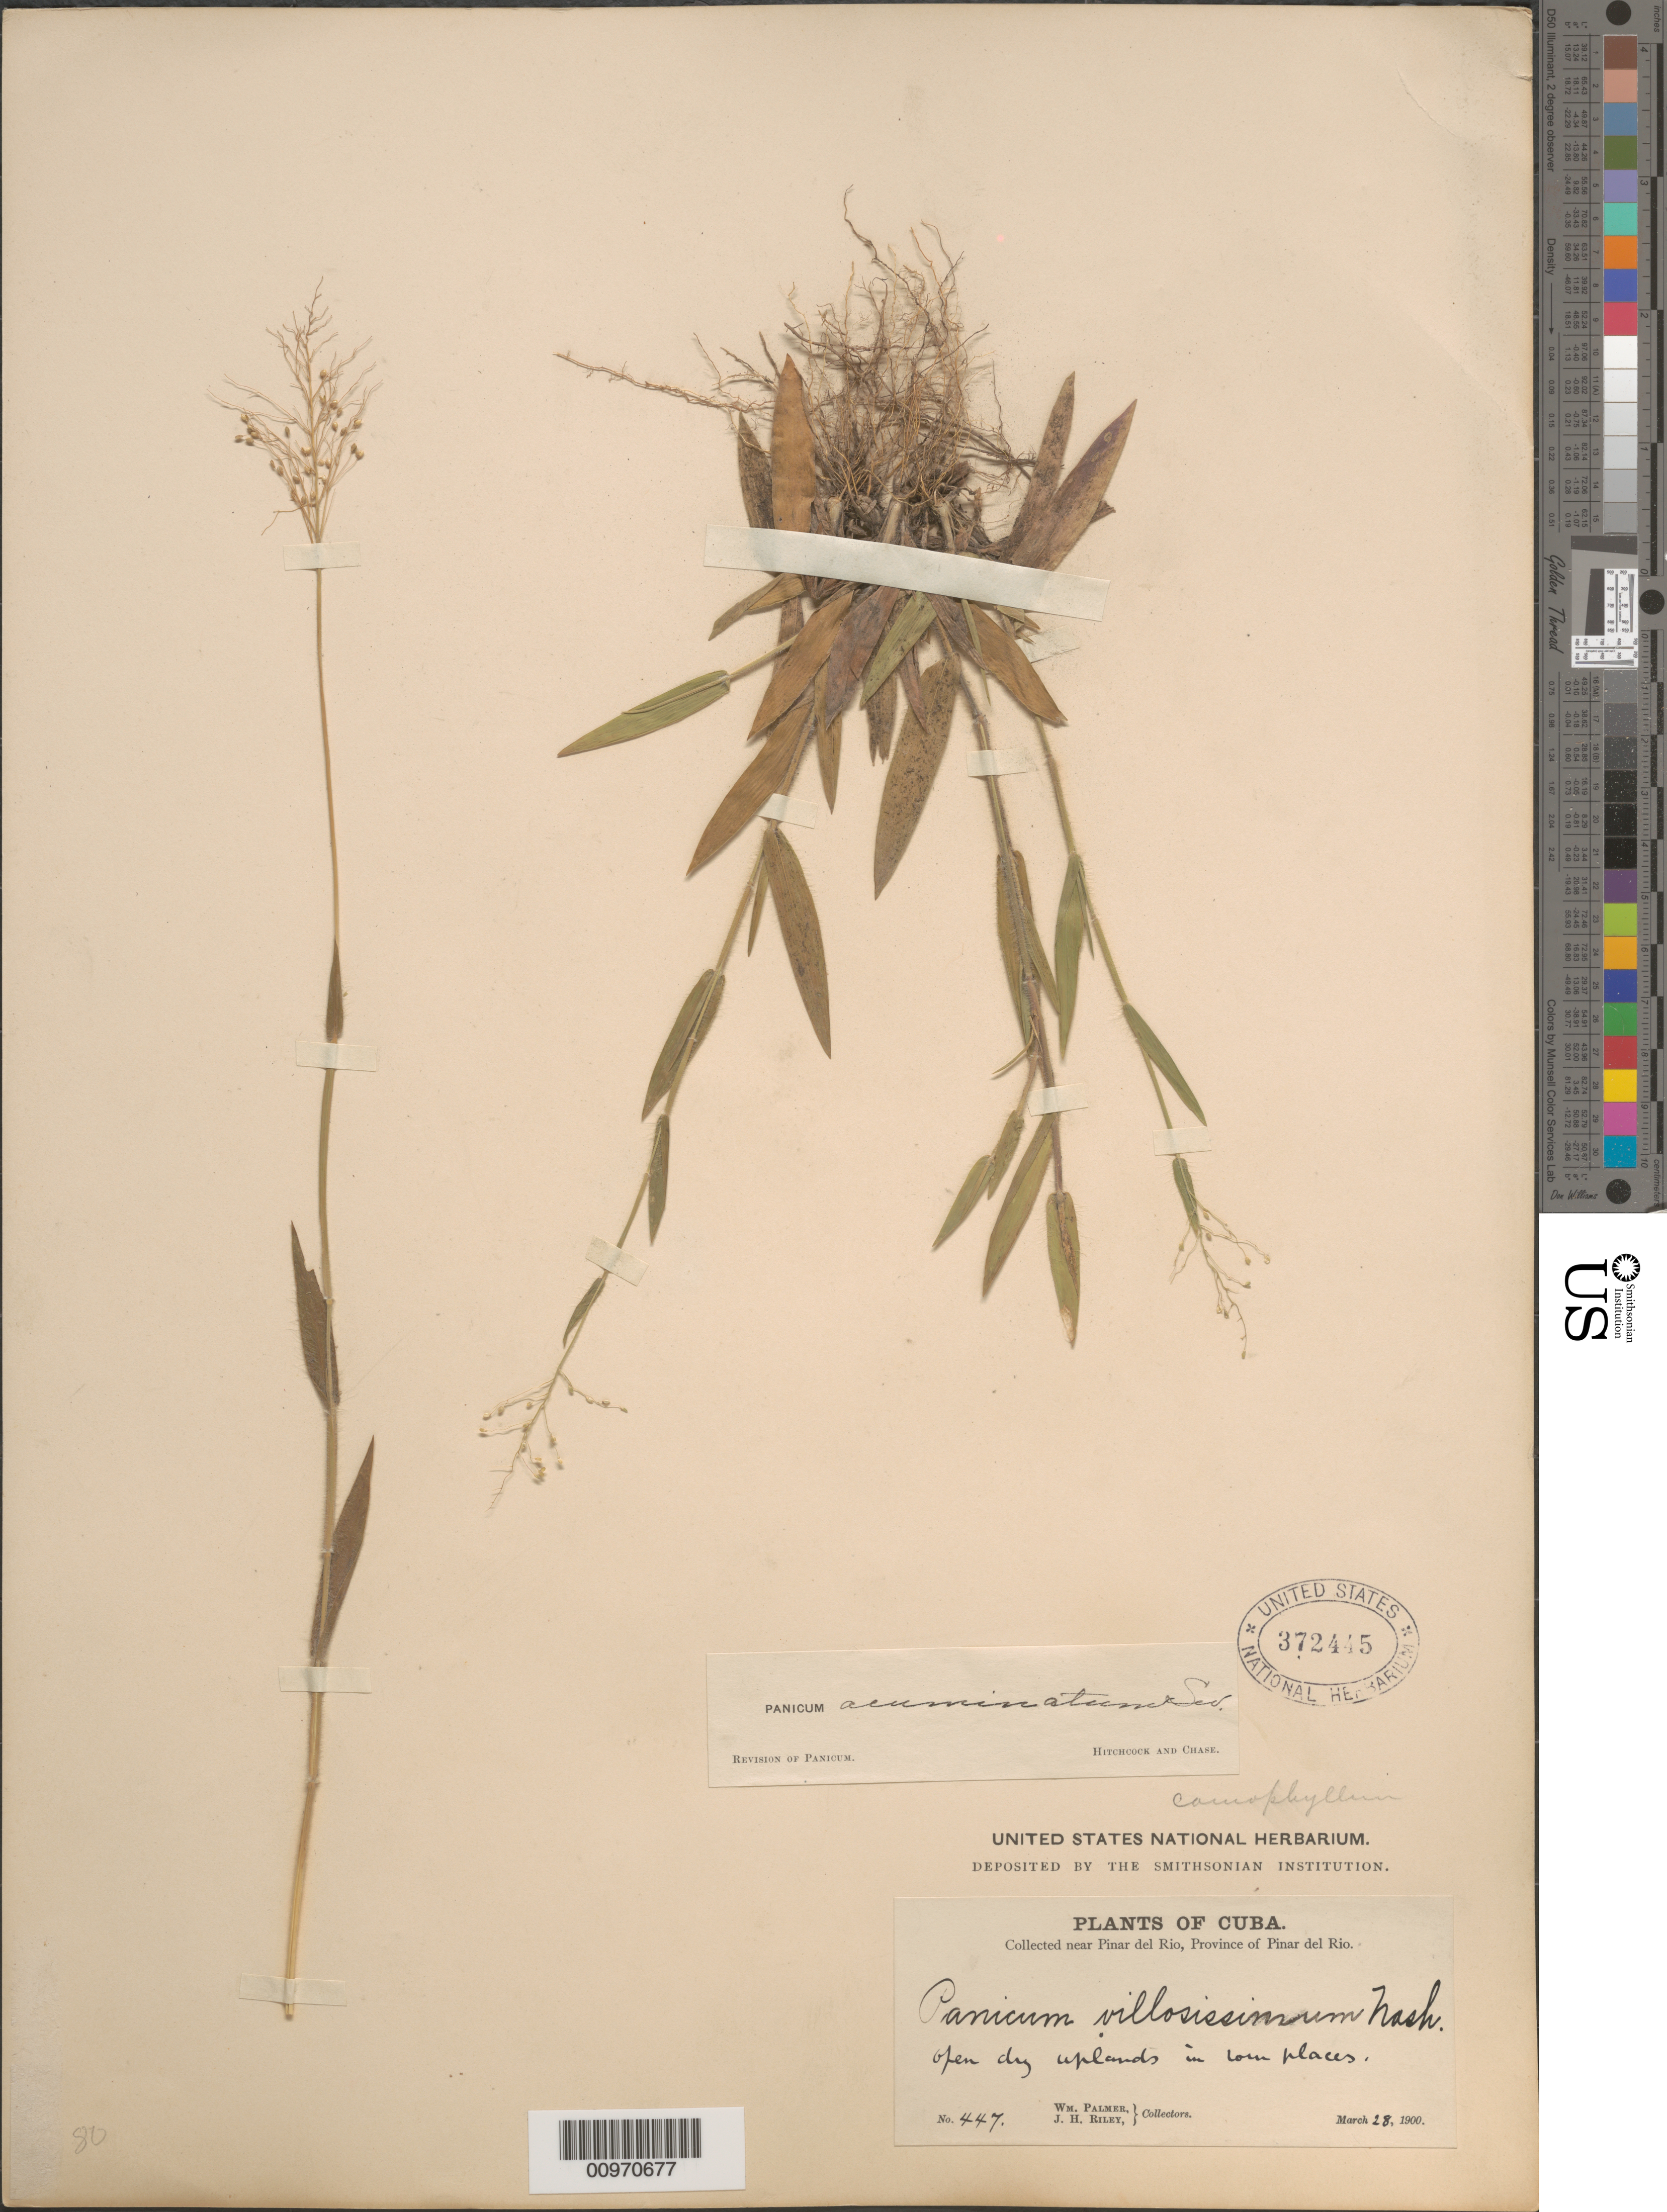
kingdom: Plantae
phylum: Tracheophyta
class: Liliopsida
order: Poales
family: Poaceae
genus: Panicum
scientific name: Panicum acuminatum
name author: Sw.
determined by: Hitchcock, A. S.; Chase, [M.] A.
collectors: W. Palmer & J. H. Riley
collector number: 447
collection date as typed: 28 Mar 1900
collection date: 1900-03-28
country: Cuba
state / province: Pinar del Rio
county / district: Dry forest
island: Cuba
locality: Near Pinar del Río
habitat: Open dry uplands in low places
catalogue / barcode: US 372445